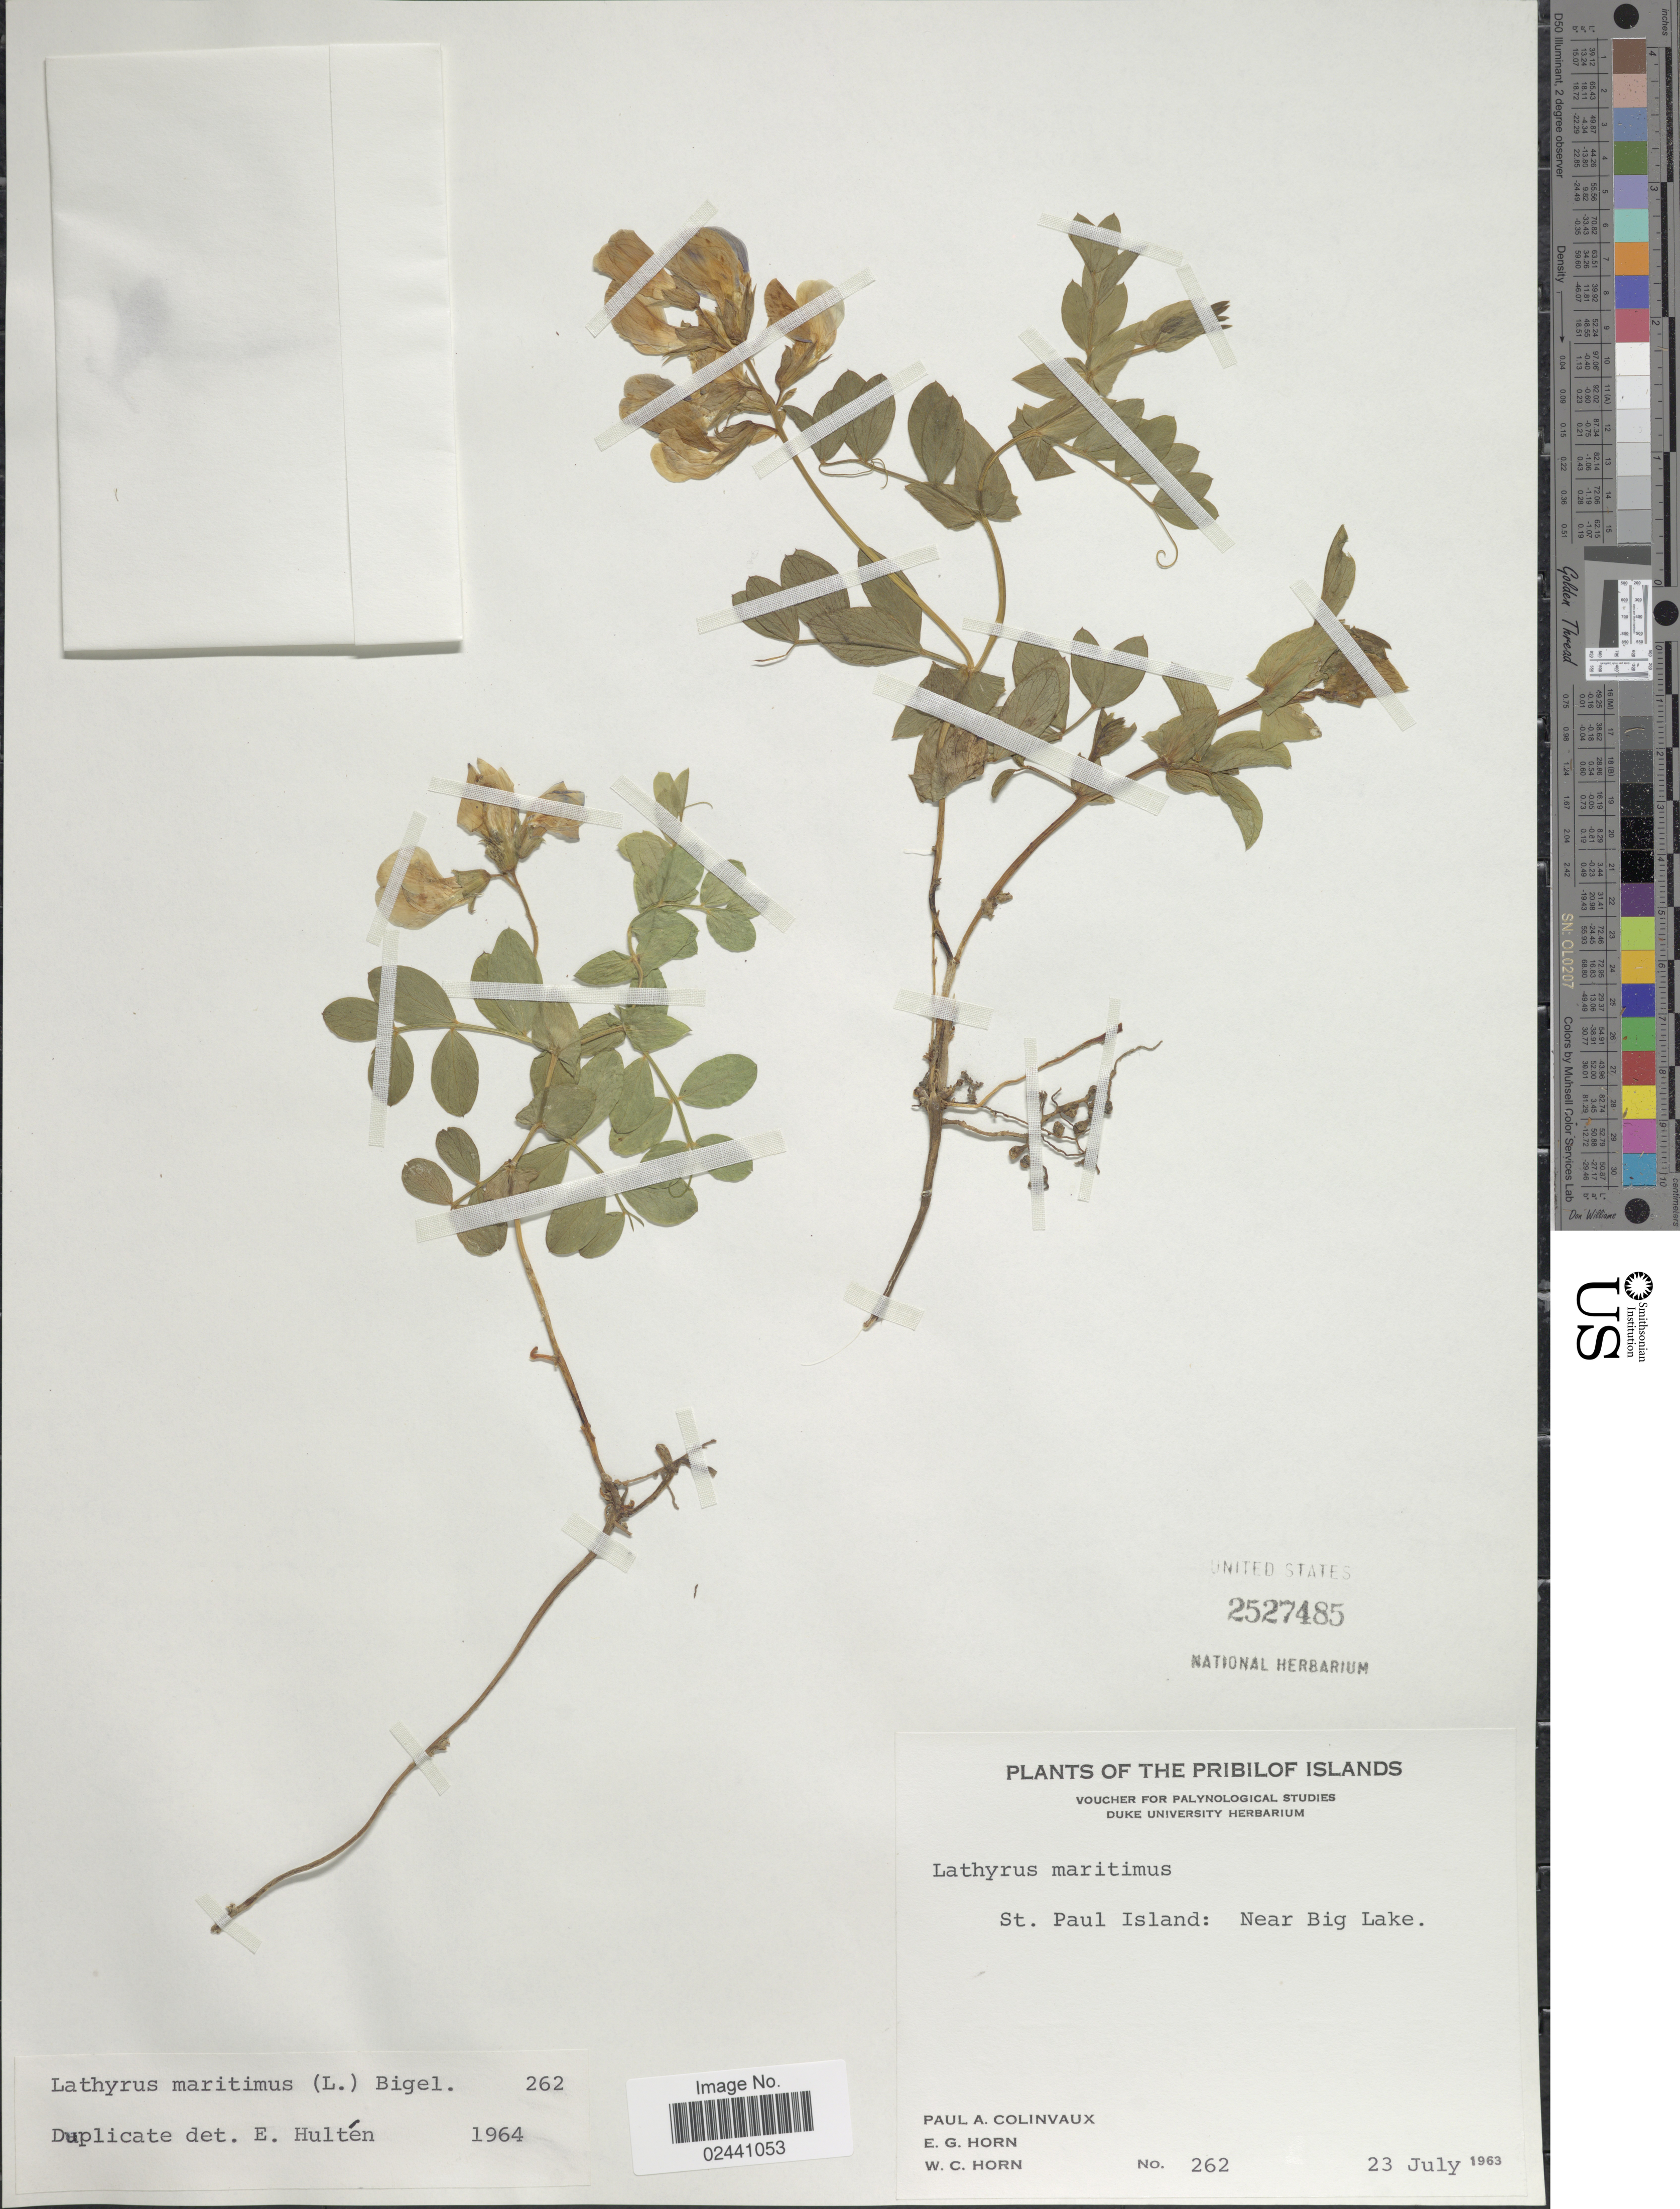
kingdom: Plantae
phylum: Tracheophyta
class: Magnoliopsida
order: Fabales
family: Fabaceae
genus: Lathyrus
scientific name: Lathyrus maritimus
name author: Torr.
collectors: P. Colinvaux, E. Horn & W. Horn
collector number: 262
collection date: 1963-07-23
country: United States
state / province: Alaska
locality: Pribilof Islands. St. Paul Island: Near Big Lake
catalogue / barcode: US 2527485